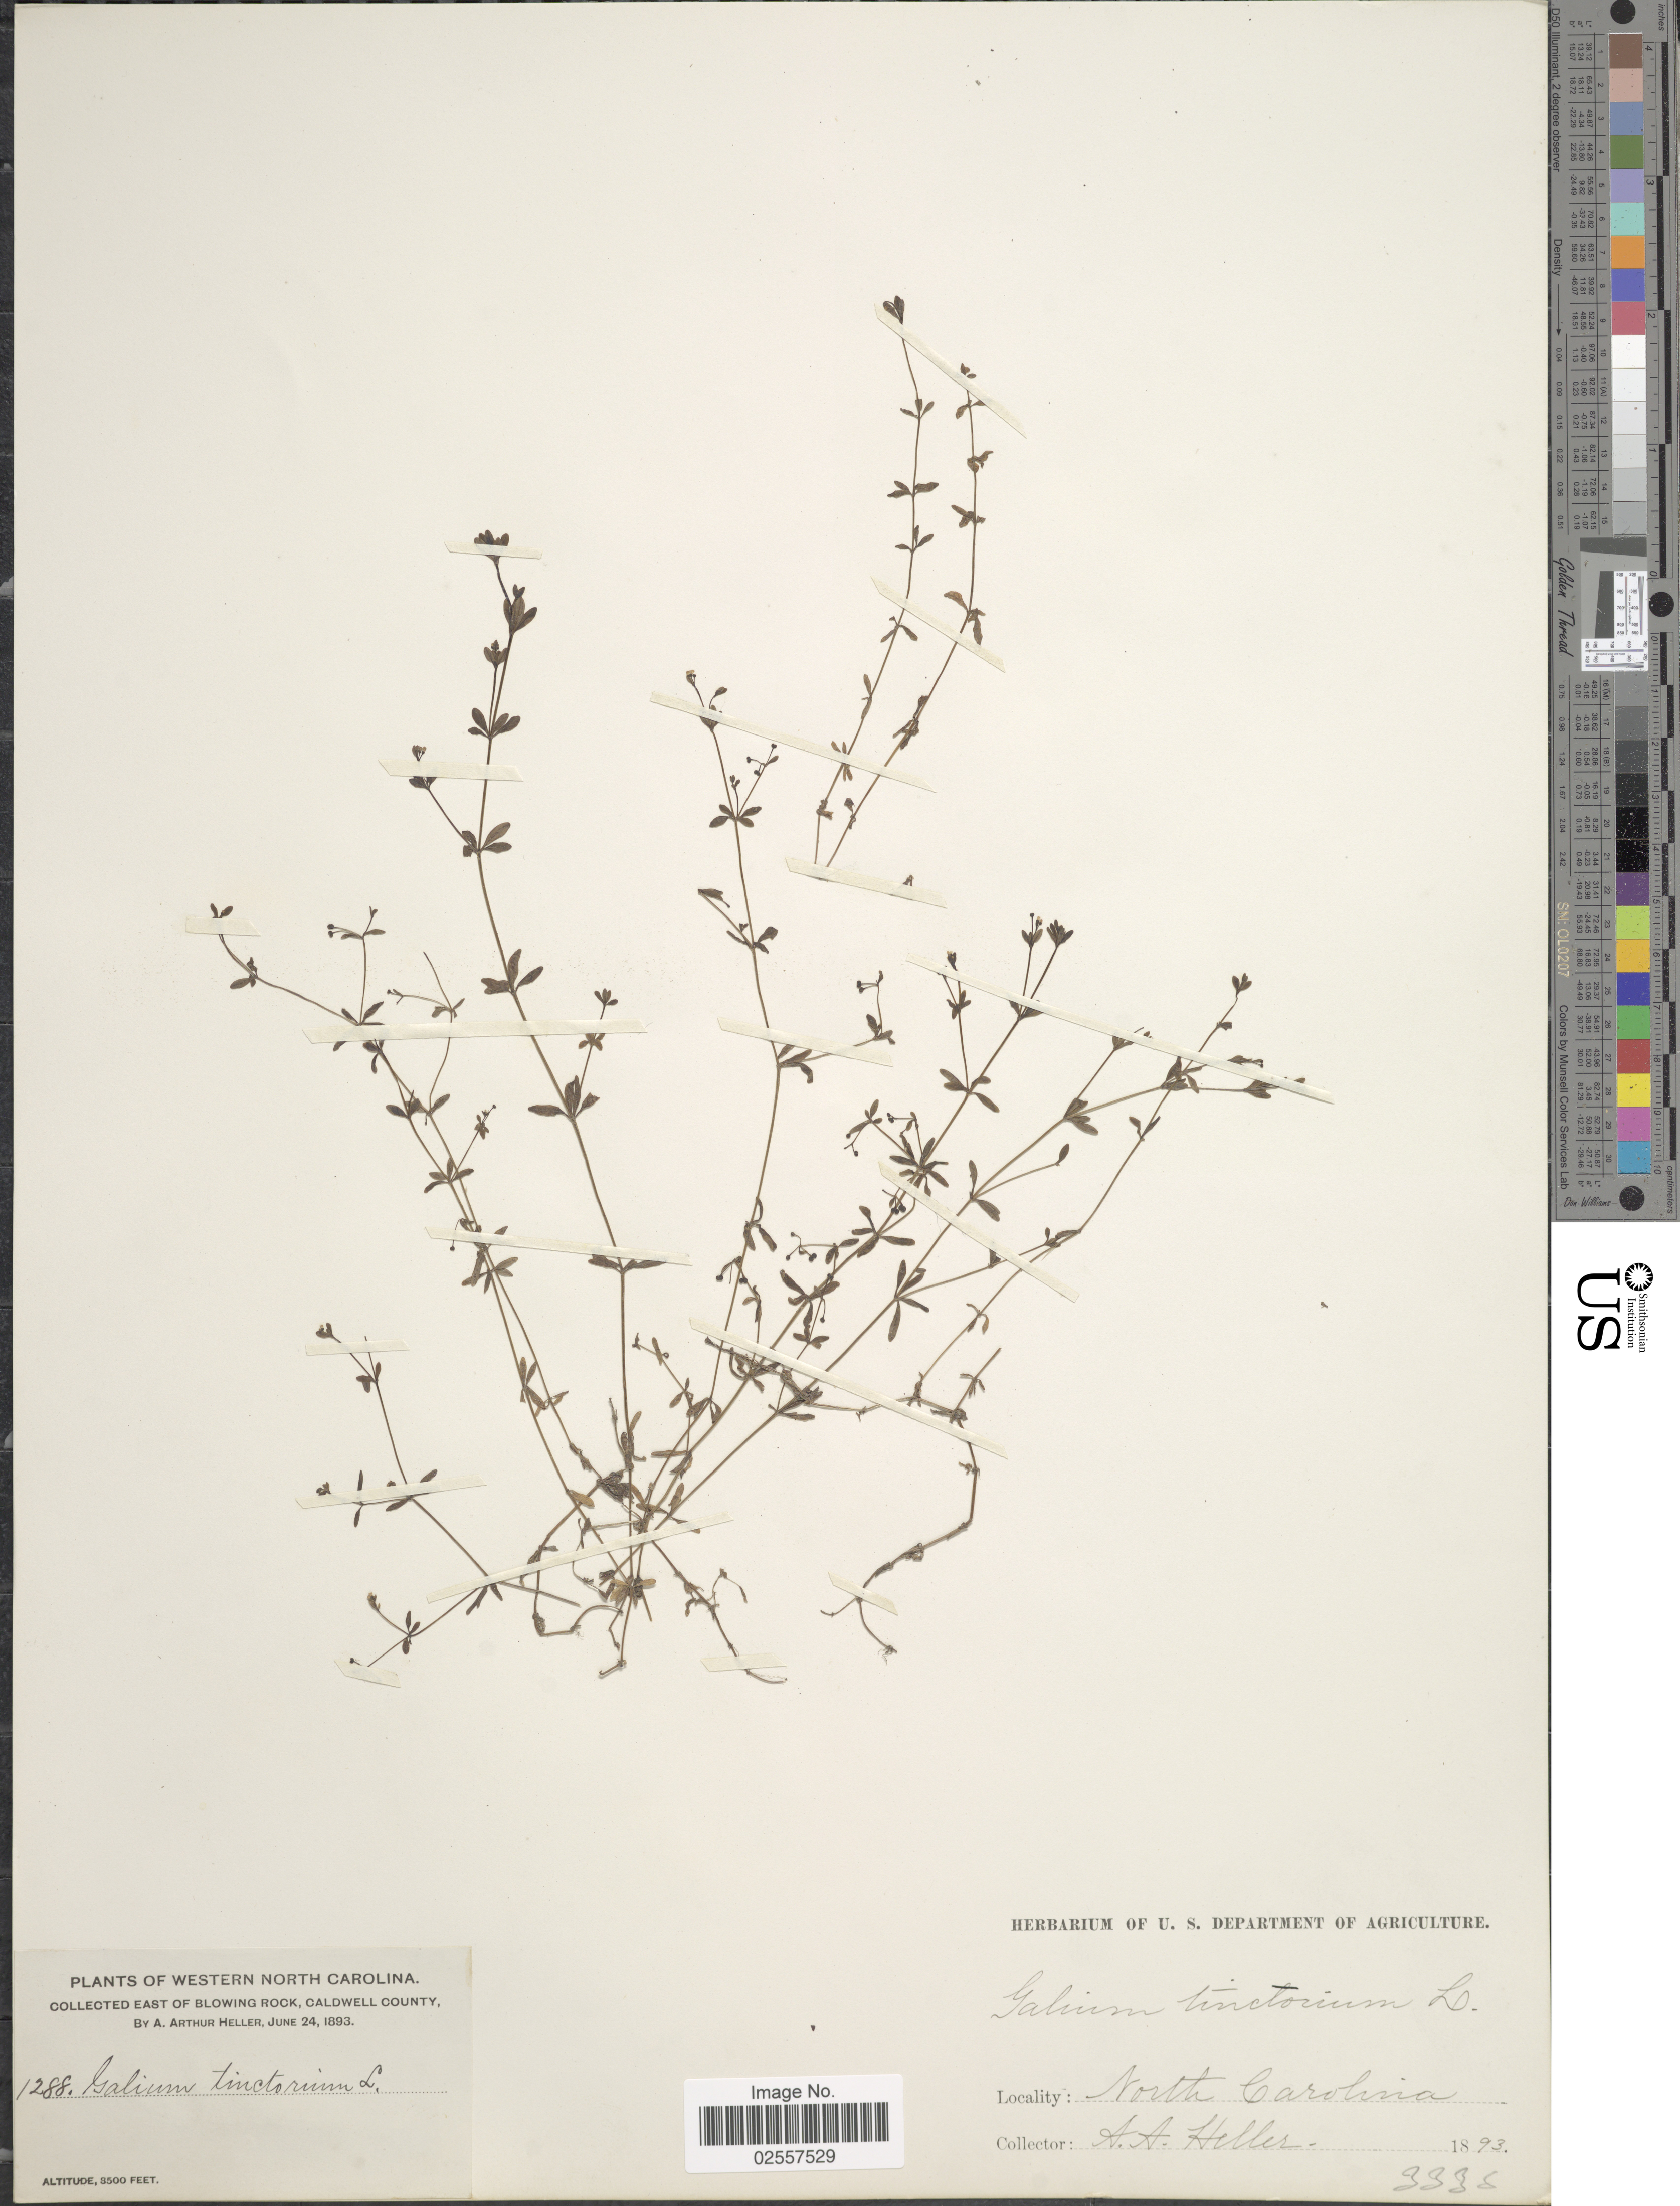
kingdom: Plantae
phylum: Tracheophyta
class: Magnoliopsida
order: Gentianales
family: Rubiaceae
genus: Galium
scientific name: Galium claytoni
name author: Michx.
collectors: A. A. Heller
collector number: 1288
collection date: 1893-06-24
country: United States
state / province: North Carolina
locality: Western North Carolina, East of Blowing Rock, Caldwell County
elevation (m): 2591